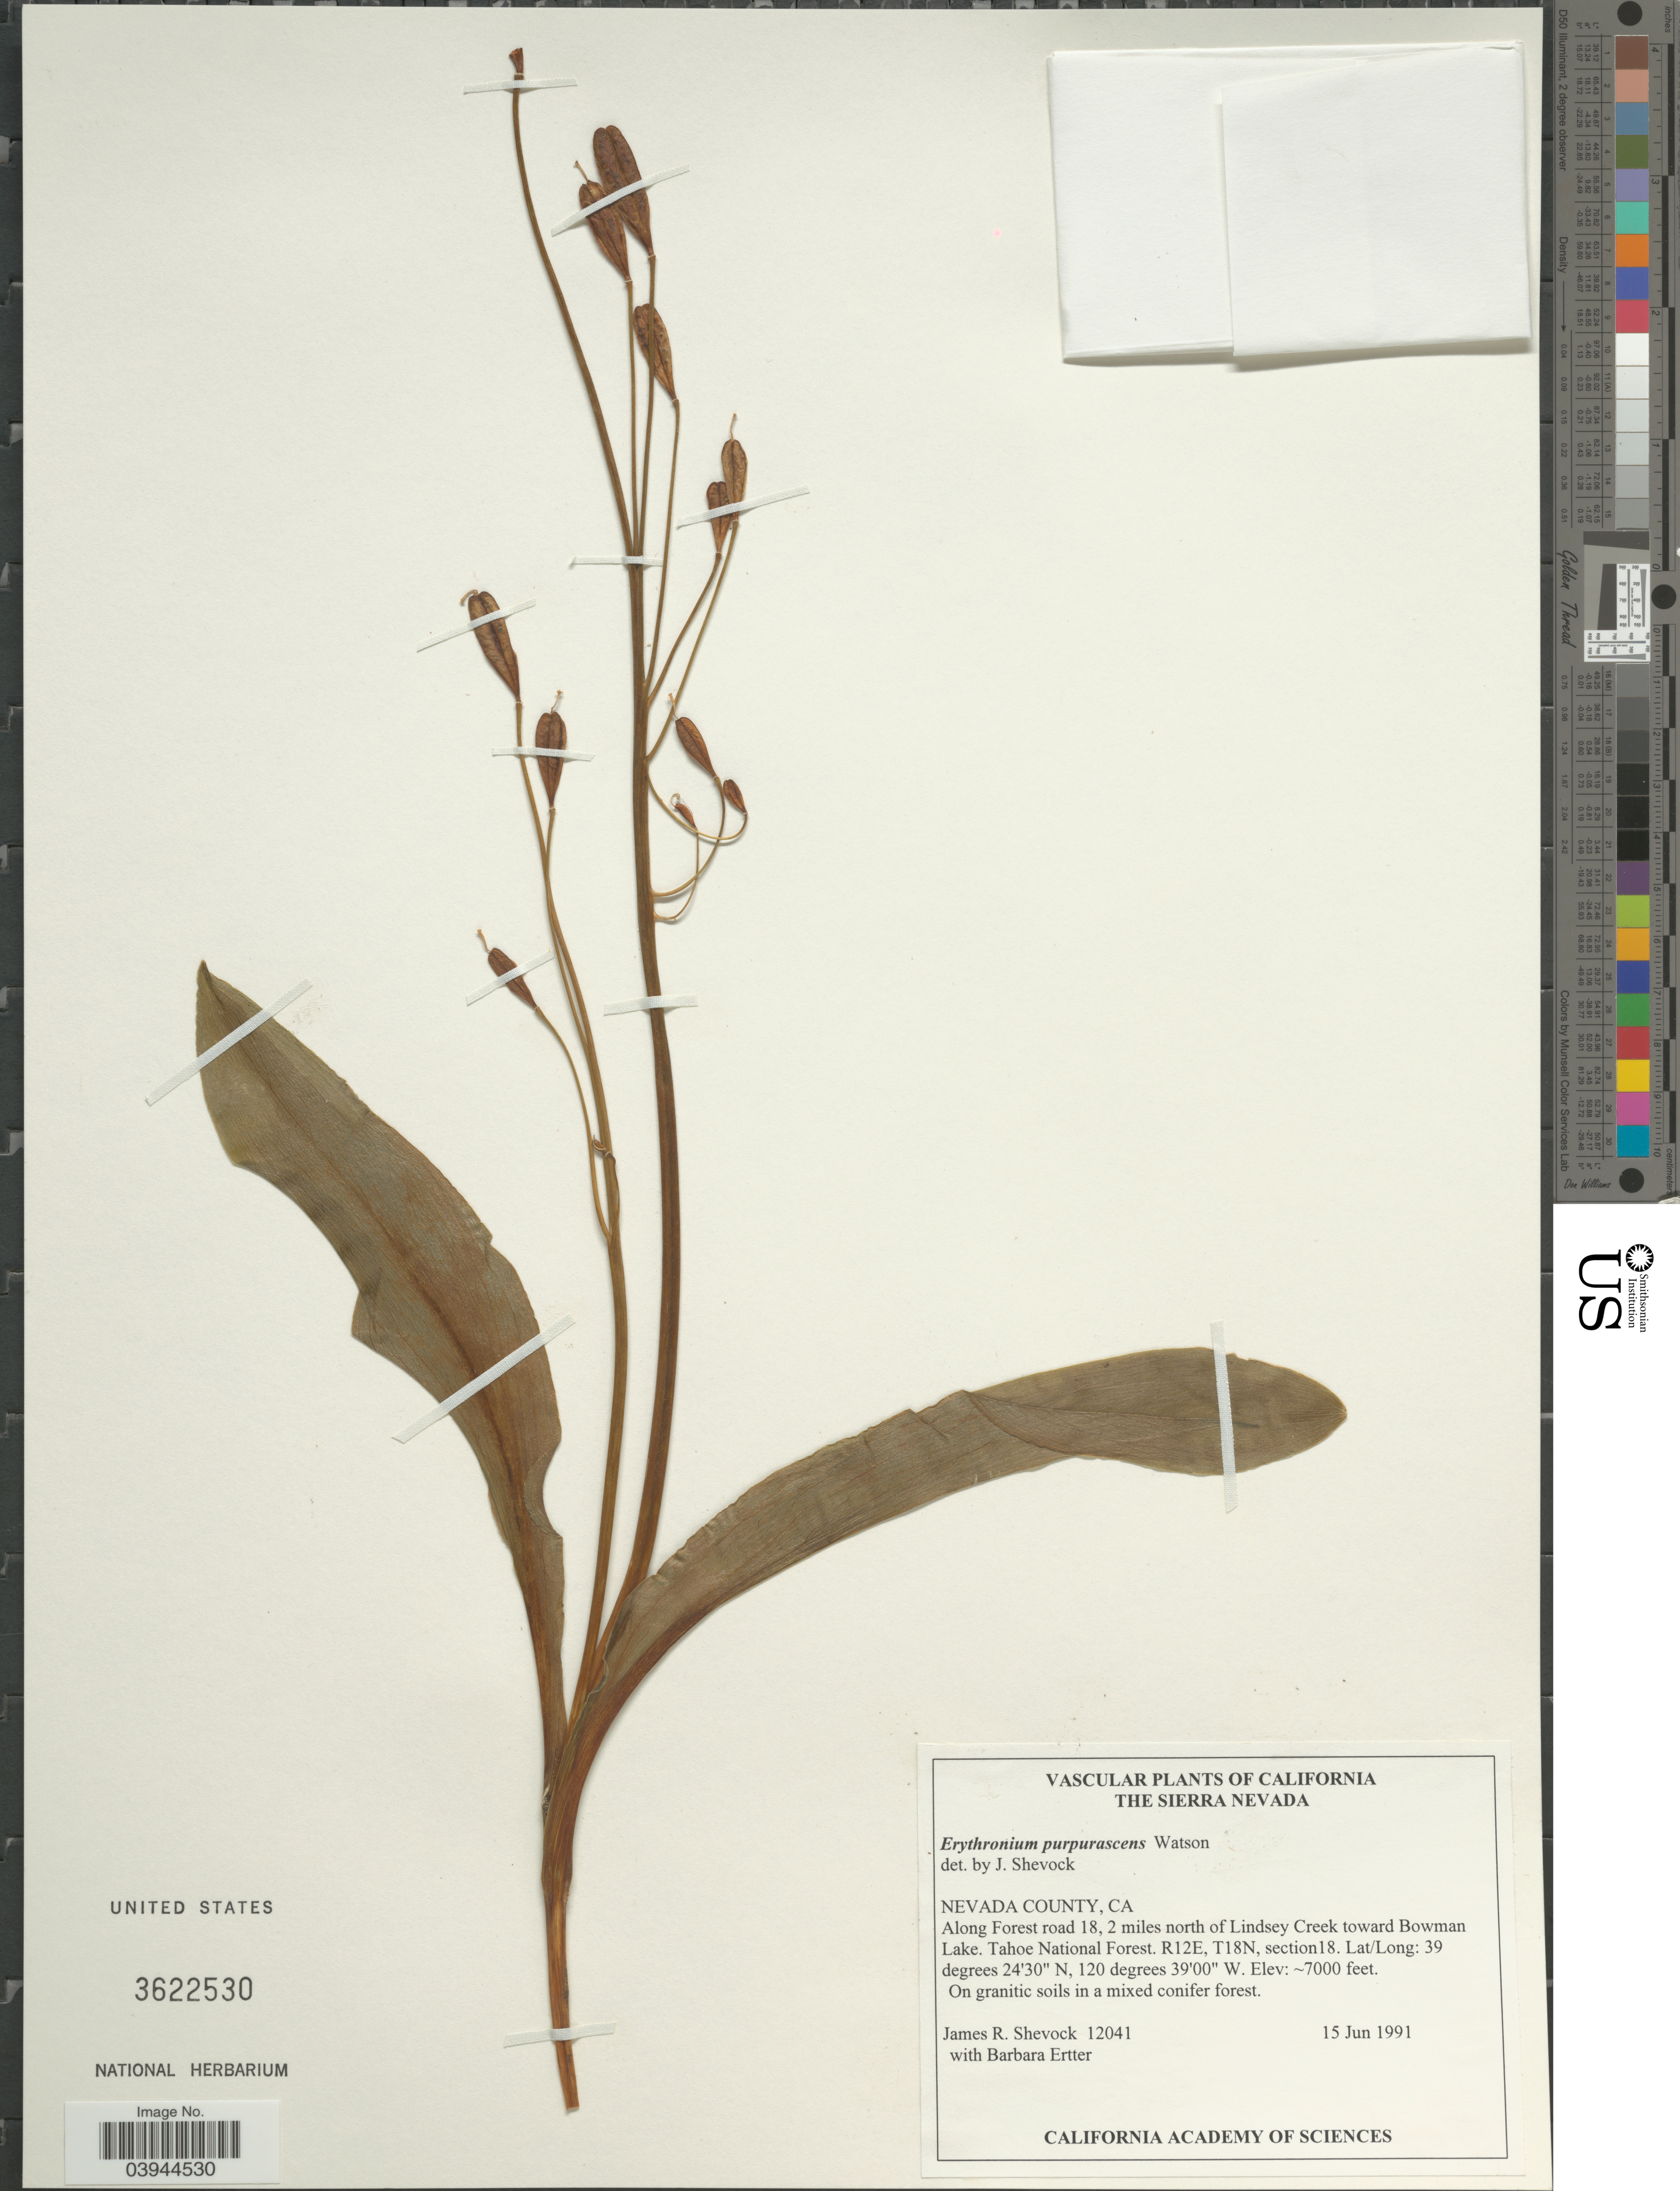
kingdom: Plantae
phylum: Tracheophyta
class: Liliopsida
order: Liliales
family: Liliaceae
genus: Erythronium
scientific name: Erythronium purpurascens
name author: S. Watson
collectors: J. R. Shevock & B. Ertter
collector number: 12041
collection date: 1991-06-15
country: United States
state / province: California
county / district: Nevada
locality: Sierra Nevada. Nevada County. Along Forest road 18,2 miles north of Lindsey Creek toward Bowman Lake, Tahoe National Forest. R12E, T18N, section18.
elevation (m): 2134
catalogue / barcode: US 3622530